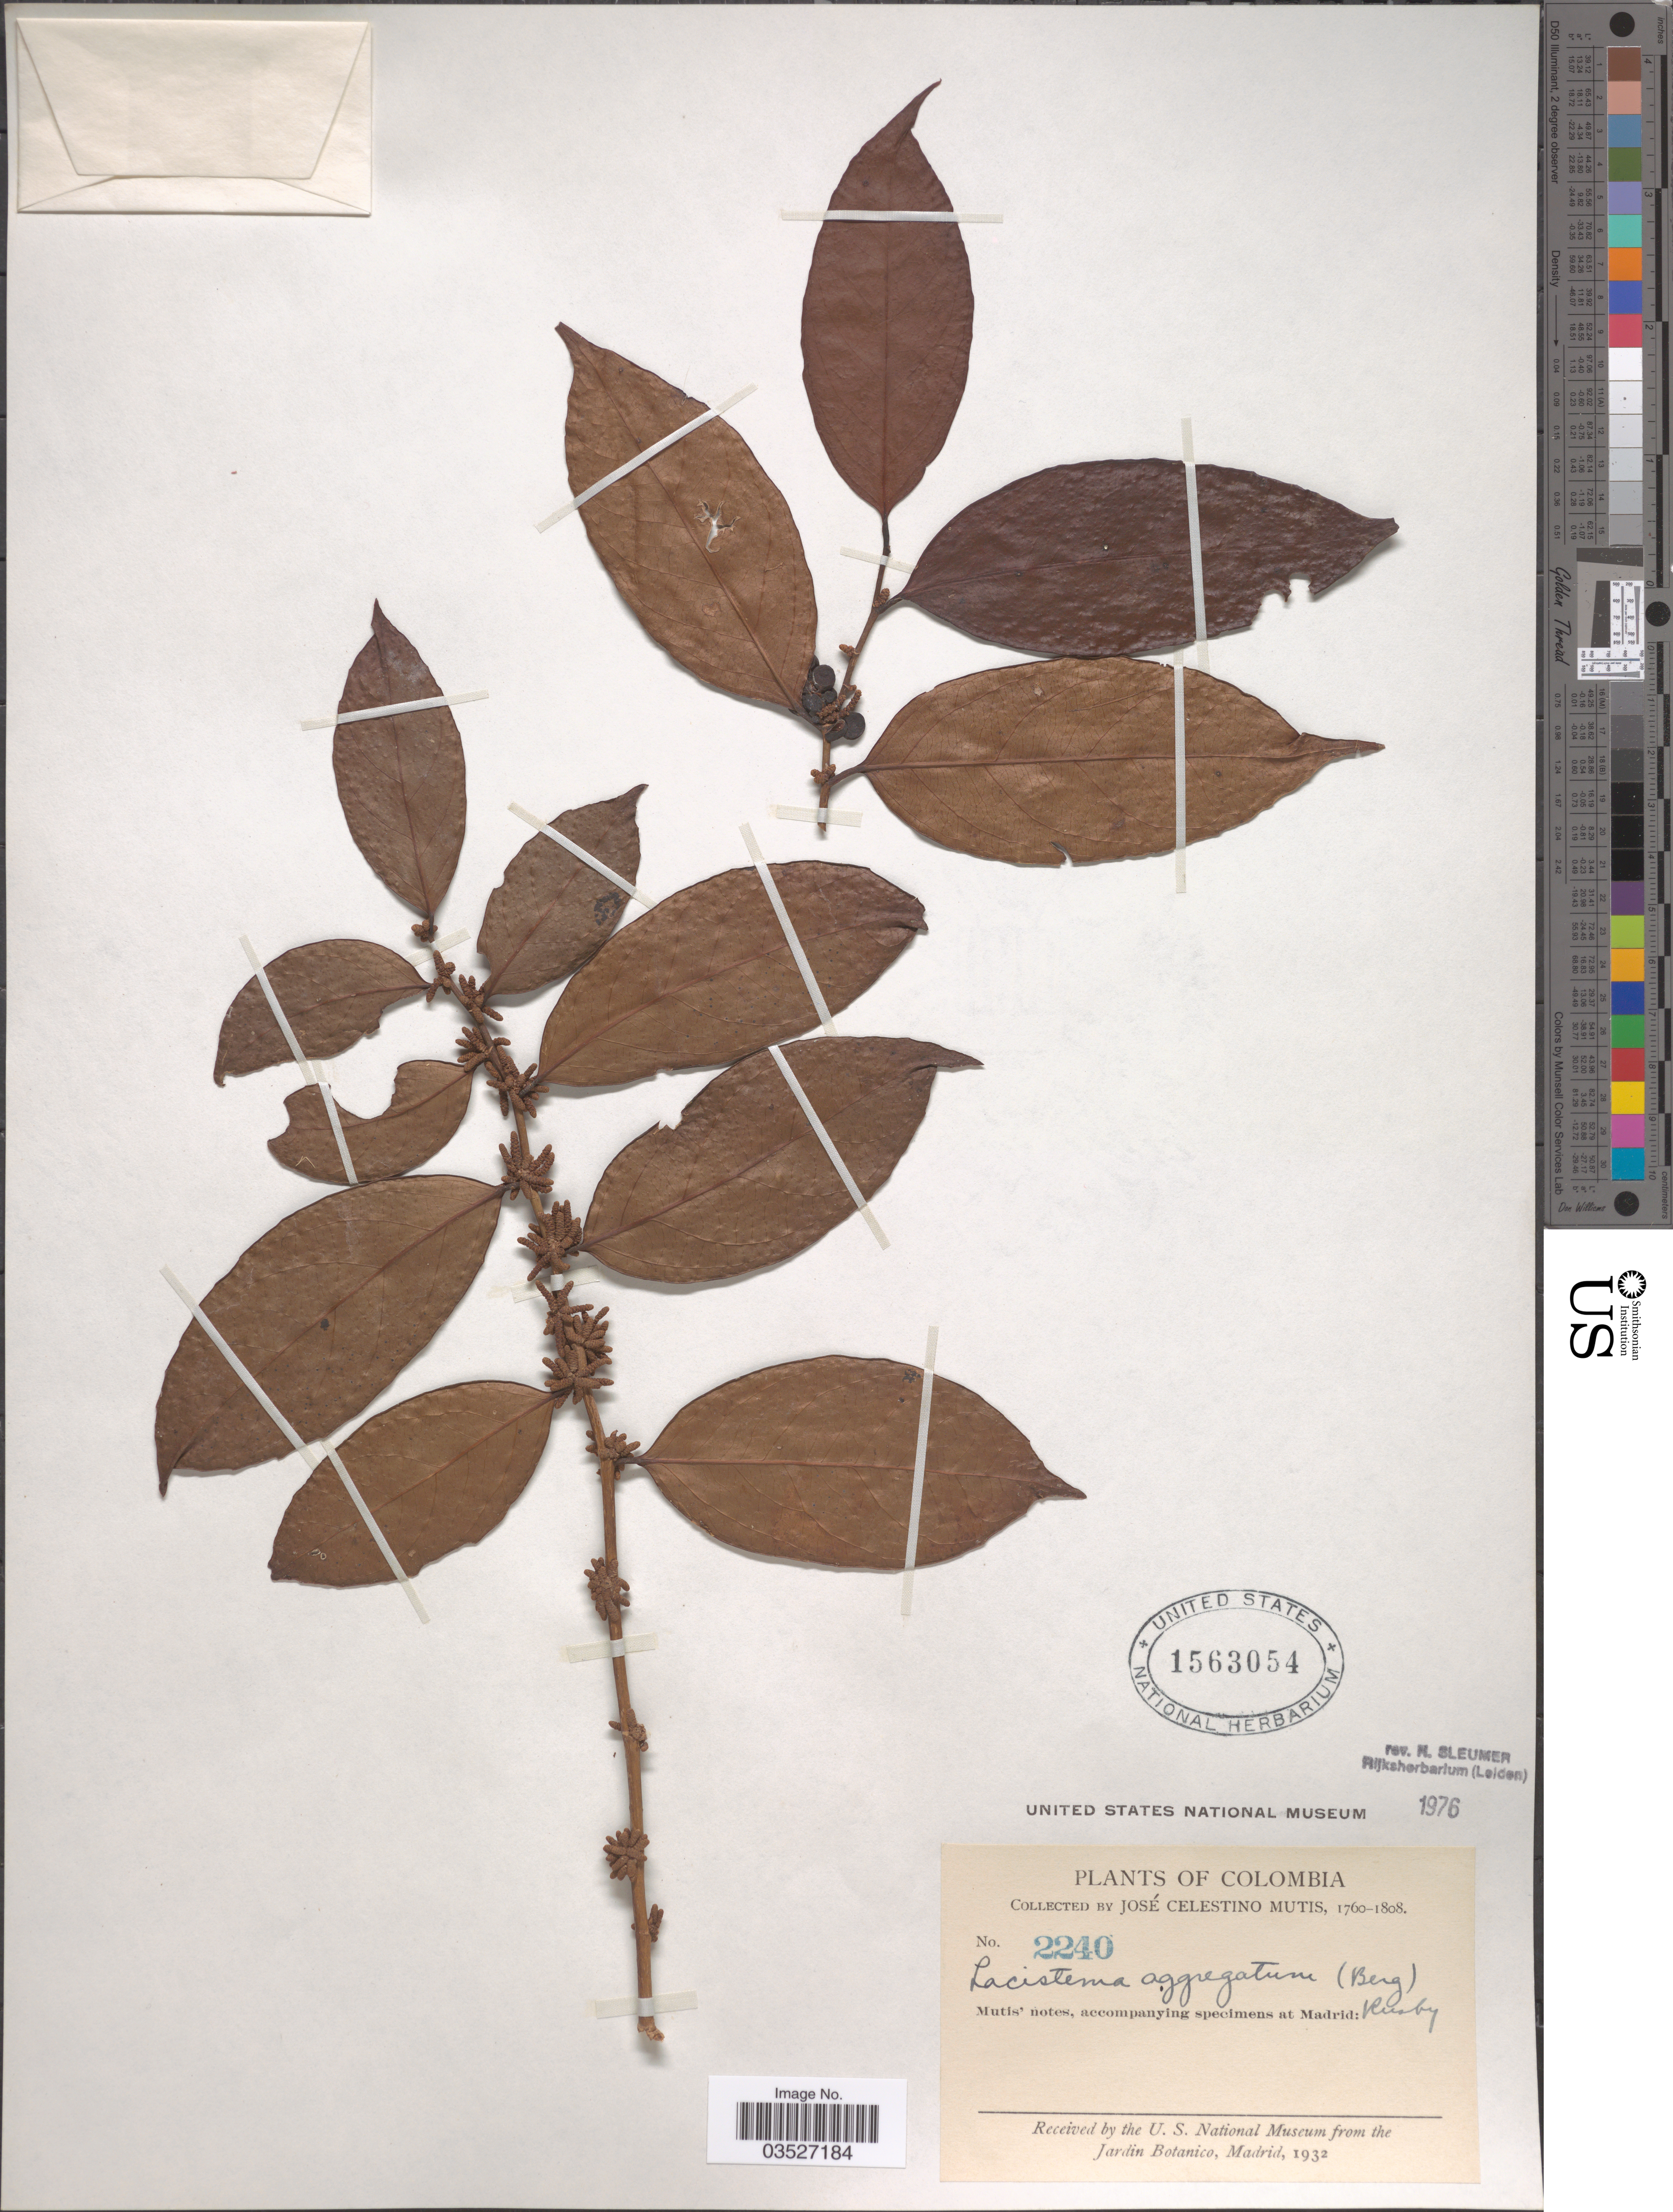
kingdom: Plantae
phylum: Tracheophyta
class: Magnoliopsida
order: Malpighiales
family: Lacistemataceae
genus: Lacistema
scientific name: Lacistema aggregatum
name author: (P.J. Bergius) Rusby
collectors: J. C. B. Mutis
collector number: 2240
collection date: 1760/1808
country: Colombia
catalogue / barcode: US 1563054